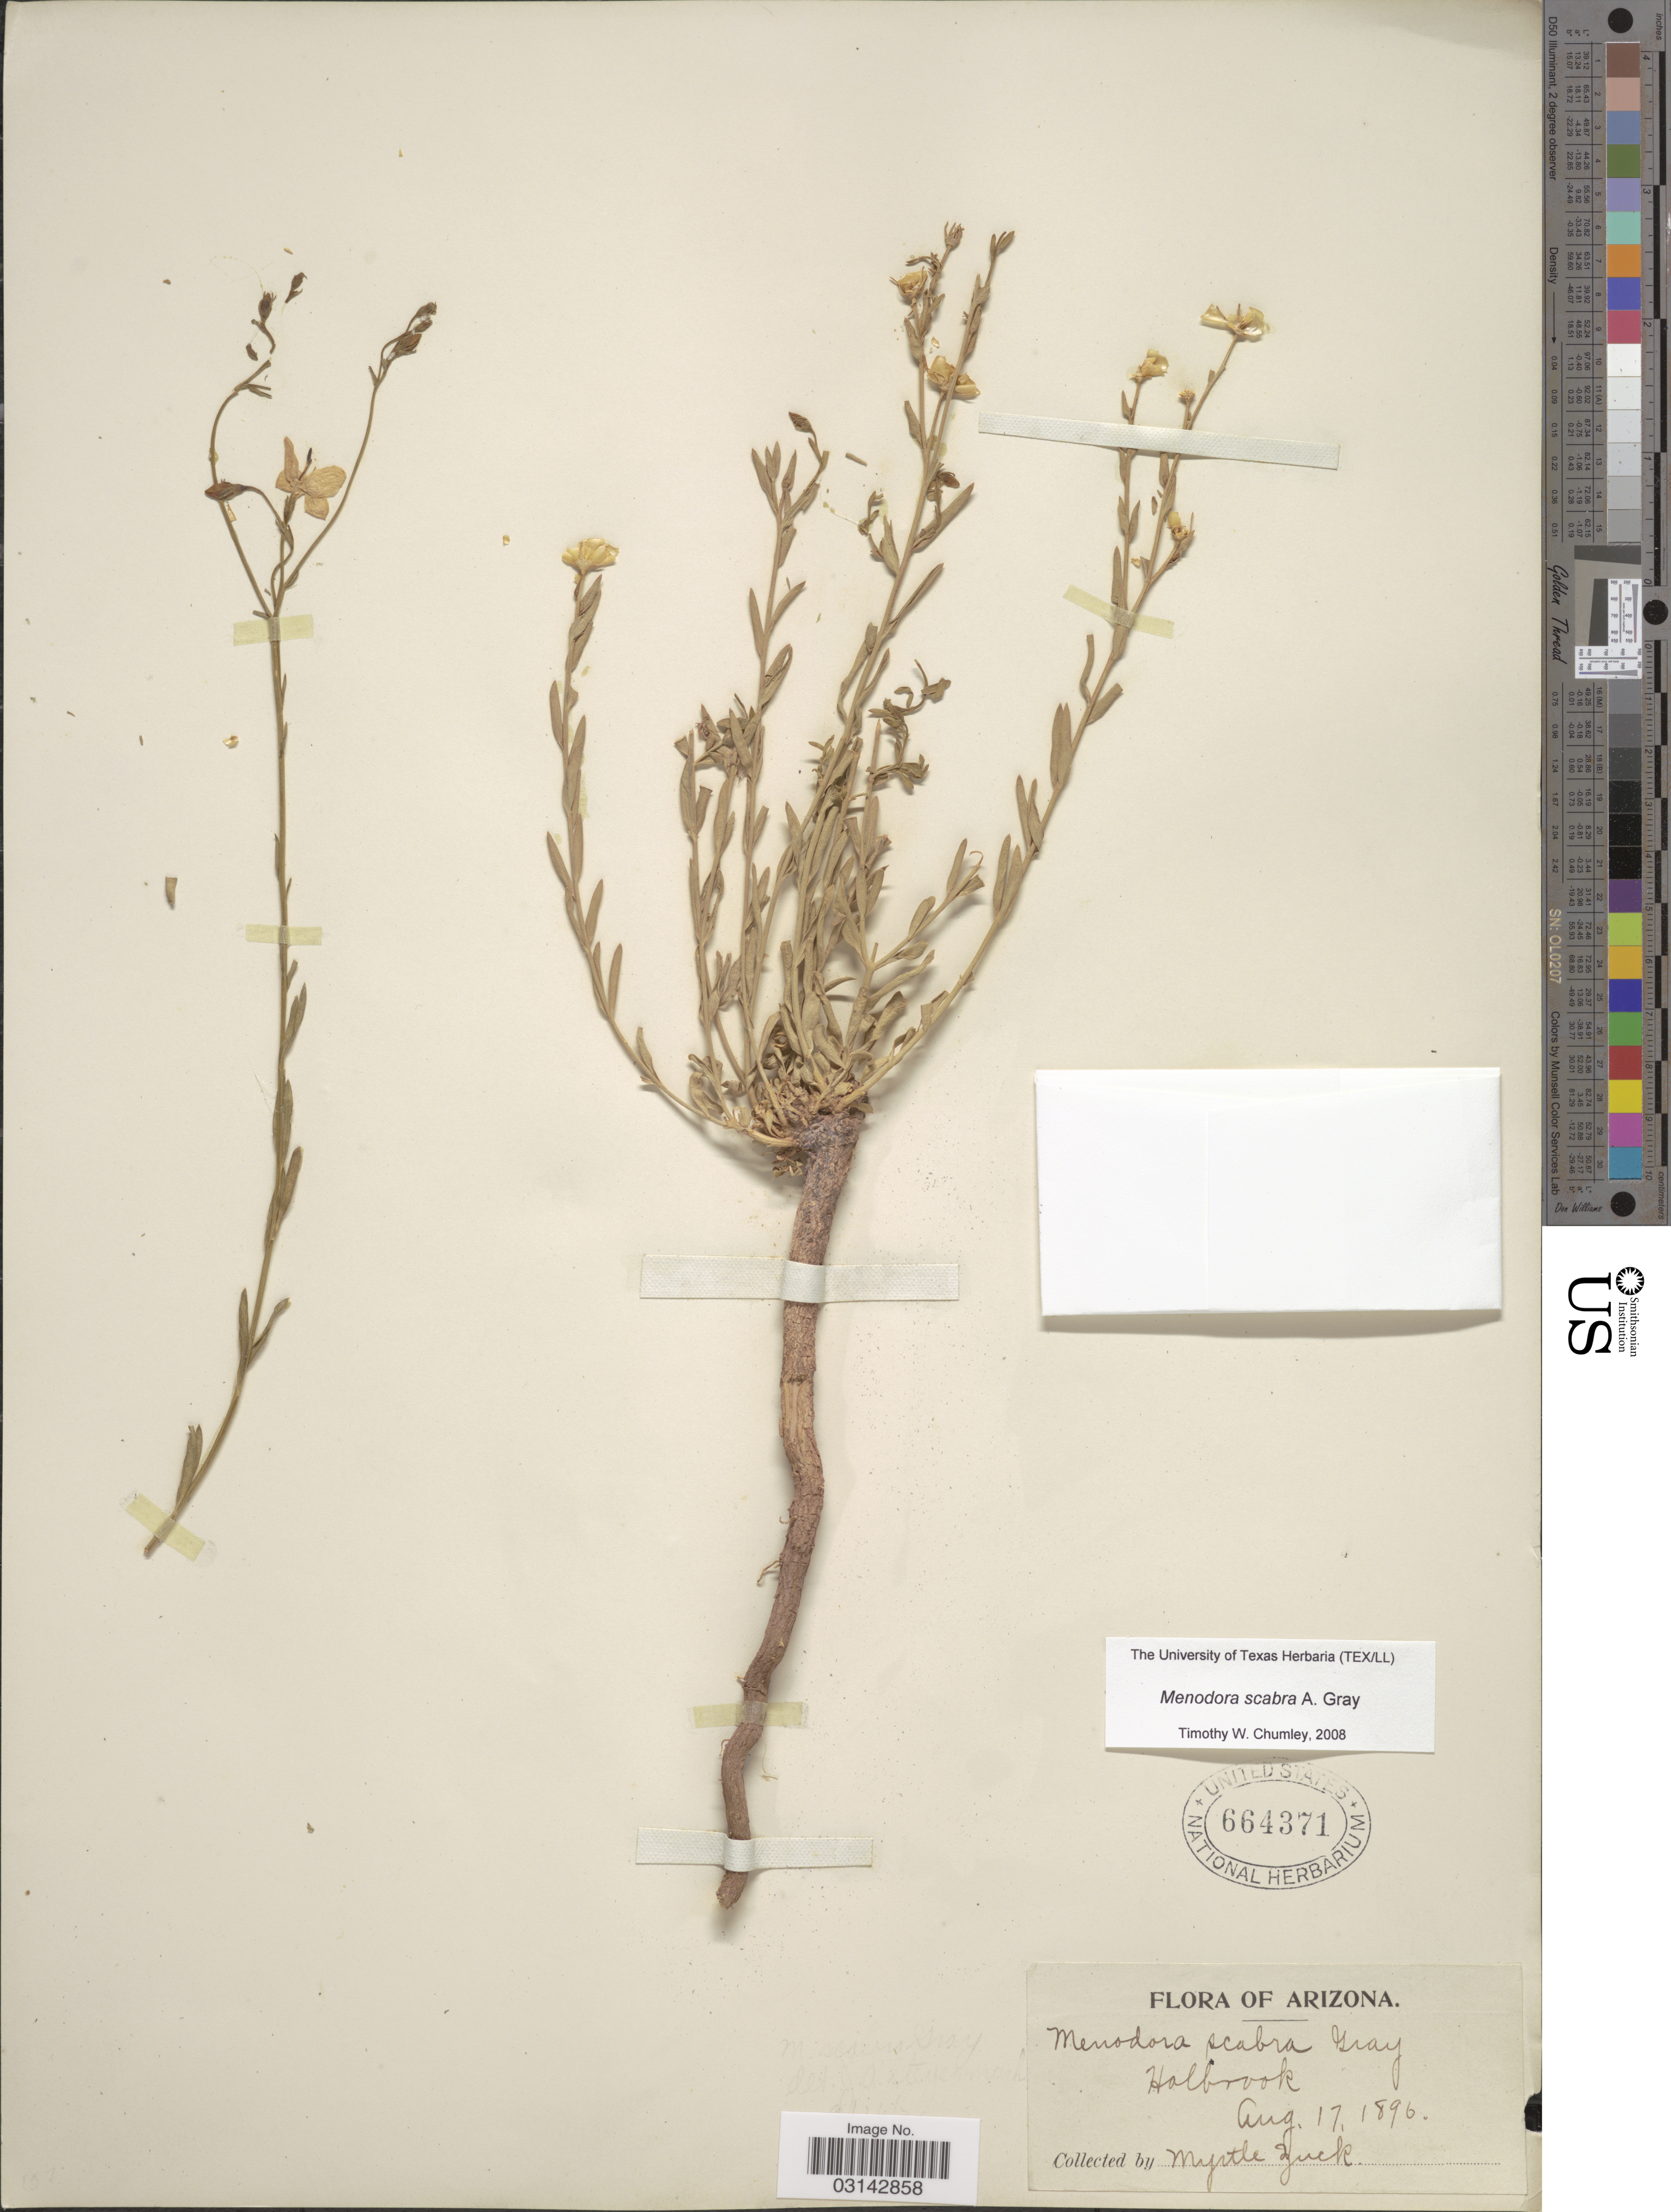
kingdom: Plantae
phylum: Tracheophyta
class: Magnoliopsida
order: Lamiales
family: Oleaceae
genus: Menodora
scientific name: Menodora scabra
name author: A. Gray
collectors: M. Zuck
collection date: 1896-08-17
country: United States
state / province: Arizona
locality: Holbrook.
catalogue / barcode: US 664371